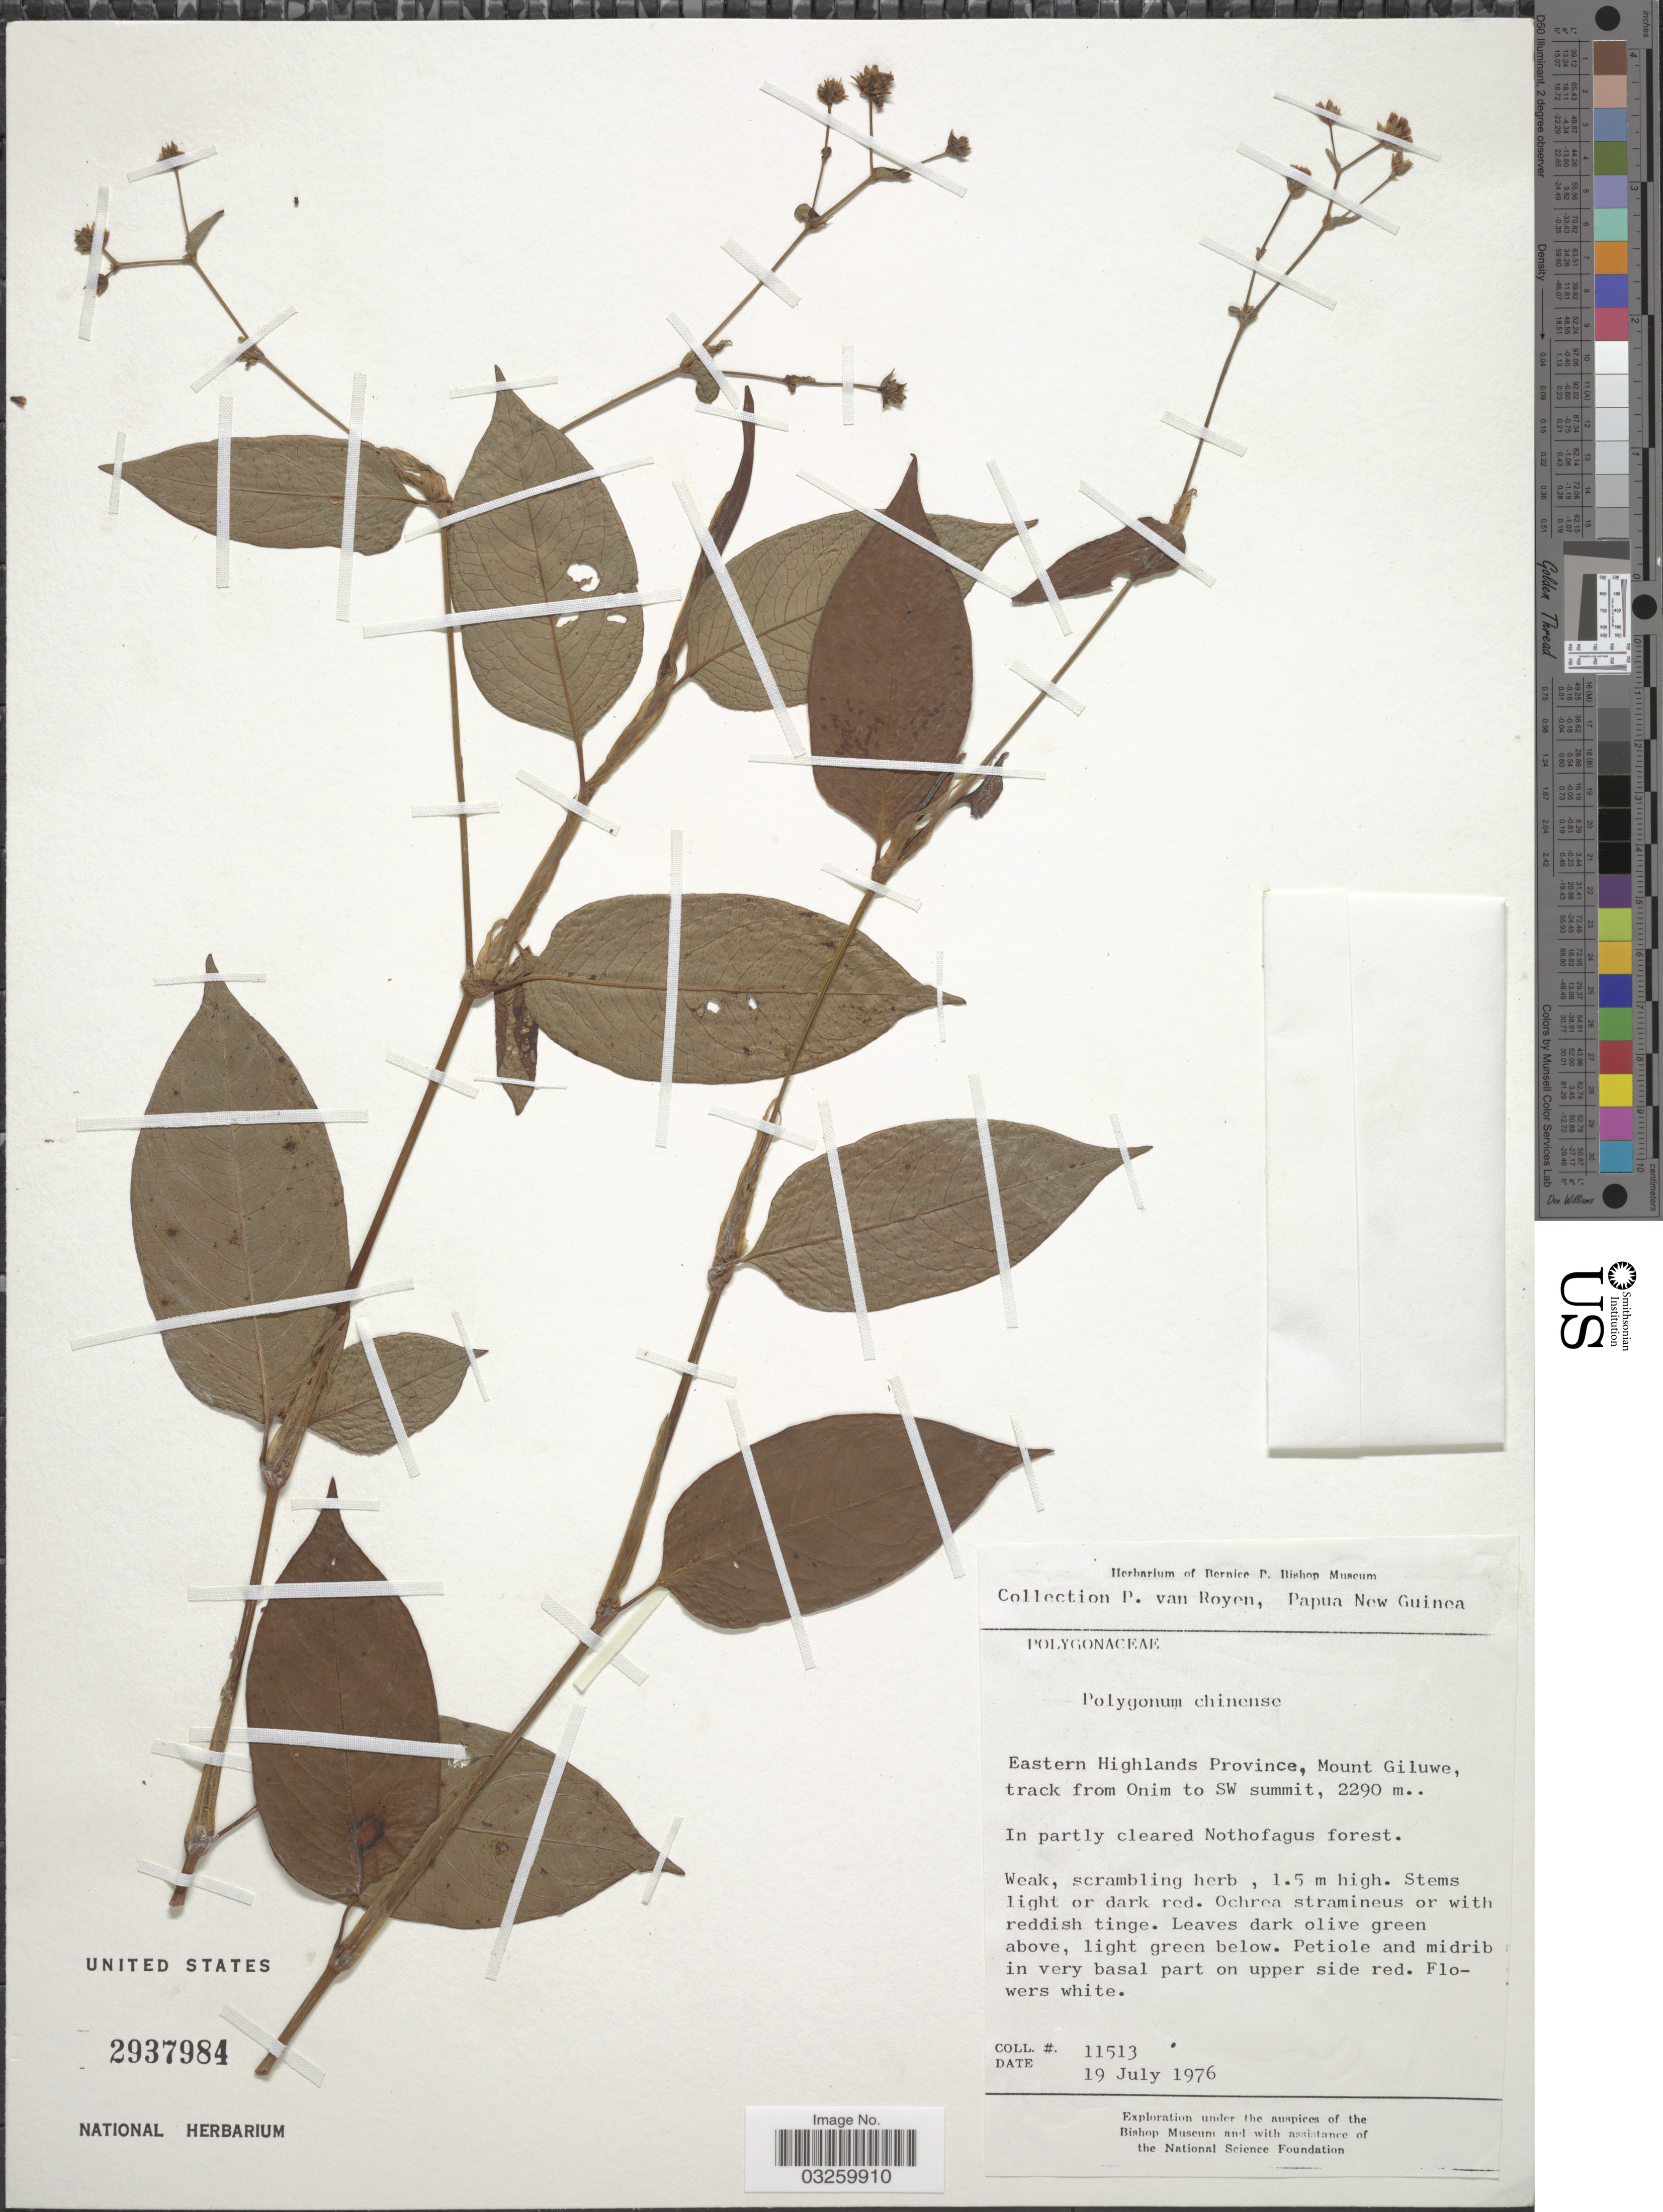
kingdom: Plantae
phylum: Tracheophyta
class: Magnoliopsida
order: Caryophyllales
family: Polygonaceae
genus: Persicaria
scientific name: Persicaria chinensis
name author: (L.) H. Gross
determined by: Wagner, W. L., (BOT), Smithsonian Institution - National Museum of Natural History (UNITED STATES)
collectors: P. van Royen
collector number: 11513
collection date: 1976-07-19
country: Papua New Guinea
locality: Eastern Highlands Province, Mount Giluwe, track from Onim to SW summit.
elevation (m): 2290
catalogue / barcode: US 2937984